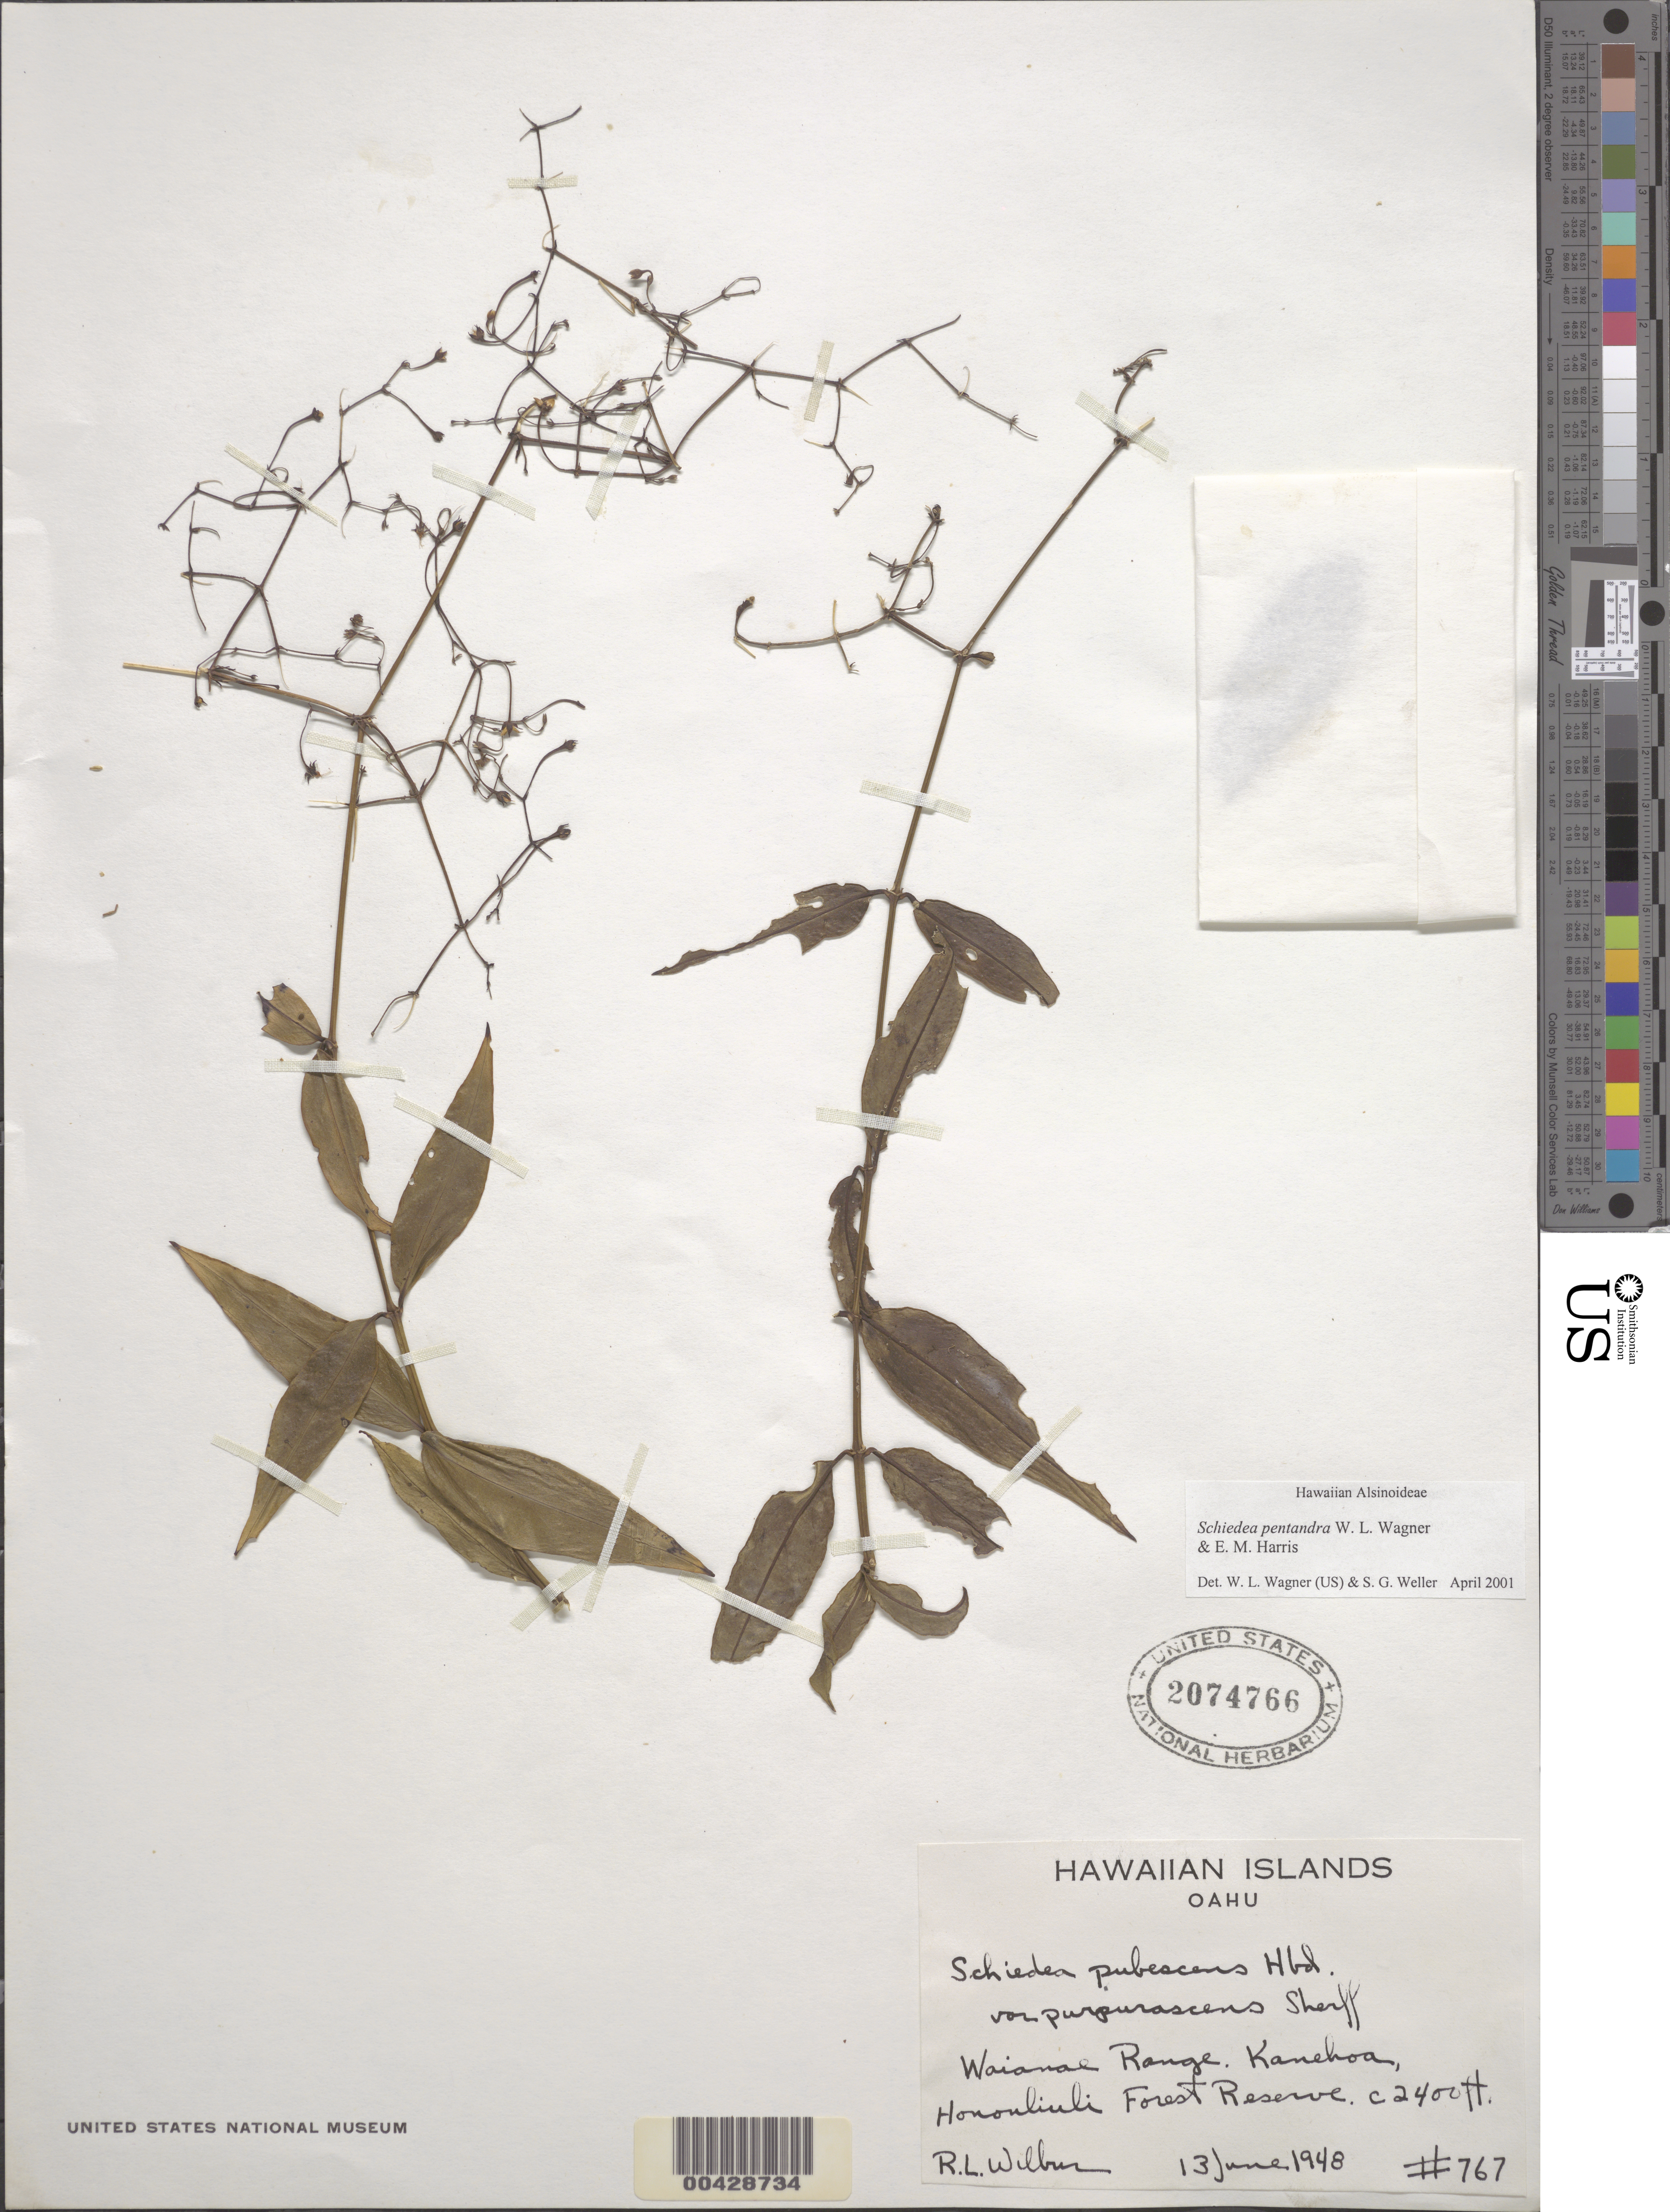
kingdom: Plantae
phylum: Tracheophyta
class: Magnoliopsida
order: Caryophyllales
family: Caryophyllaceae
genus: Schiedea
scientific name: Schiedea pentandra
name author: W.L. Wagner & E.M. Harris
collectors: R. L. Wilbur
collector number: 767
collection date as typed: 13 Jun 1948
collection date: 1948-06-13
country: United States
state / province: Hawaii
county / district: Honolulu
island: Oahu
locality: Waianae Range, Kanehoa, Honouliuli Forest Reserve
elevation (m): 732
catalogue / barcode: US 2074766